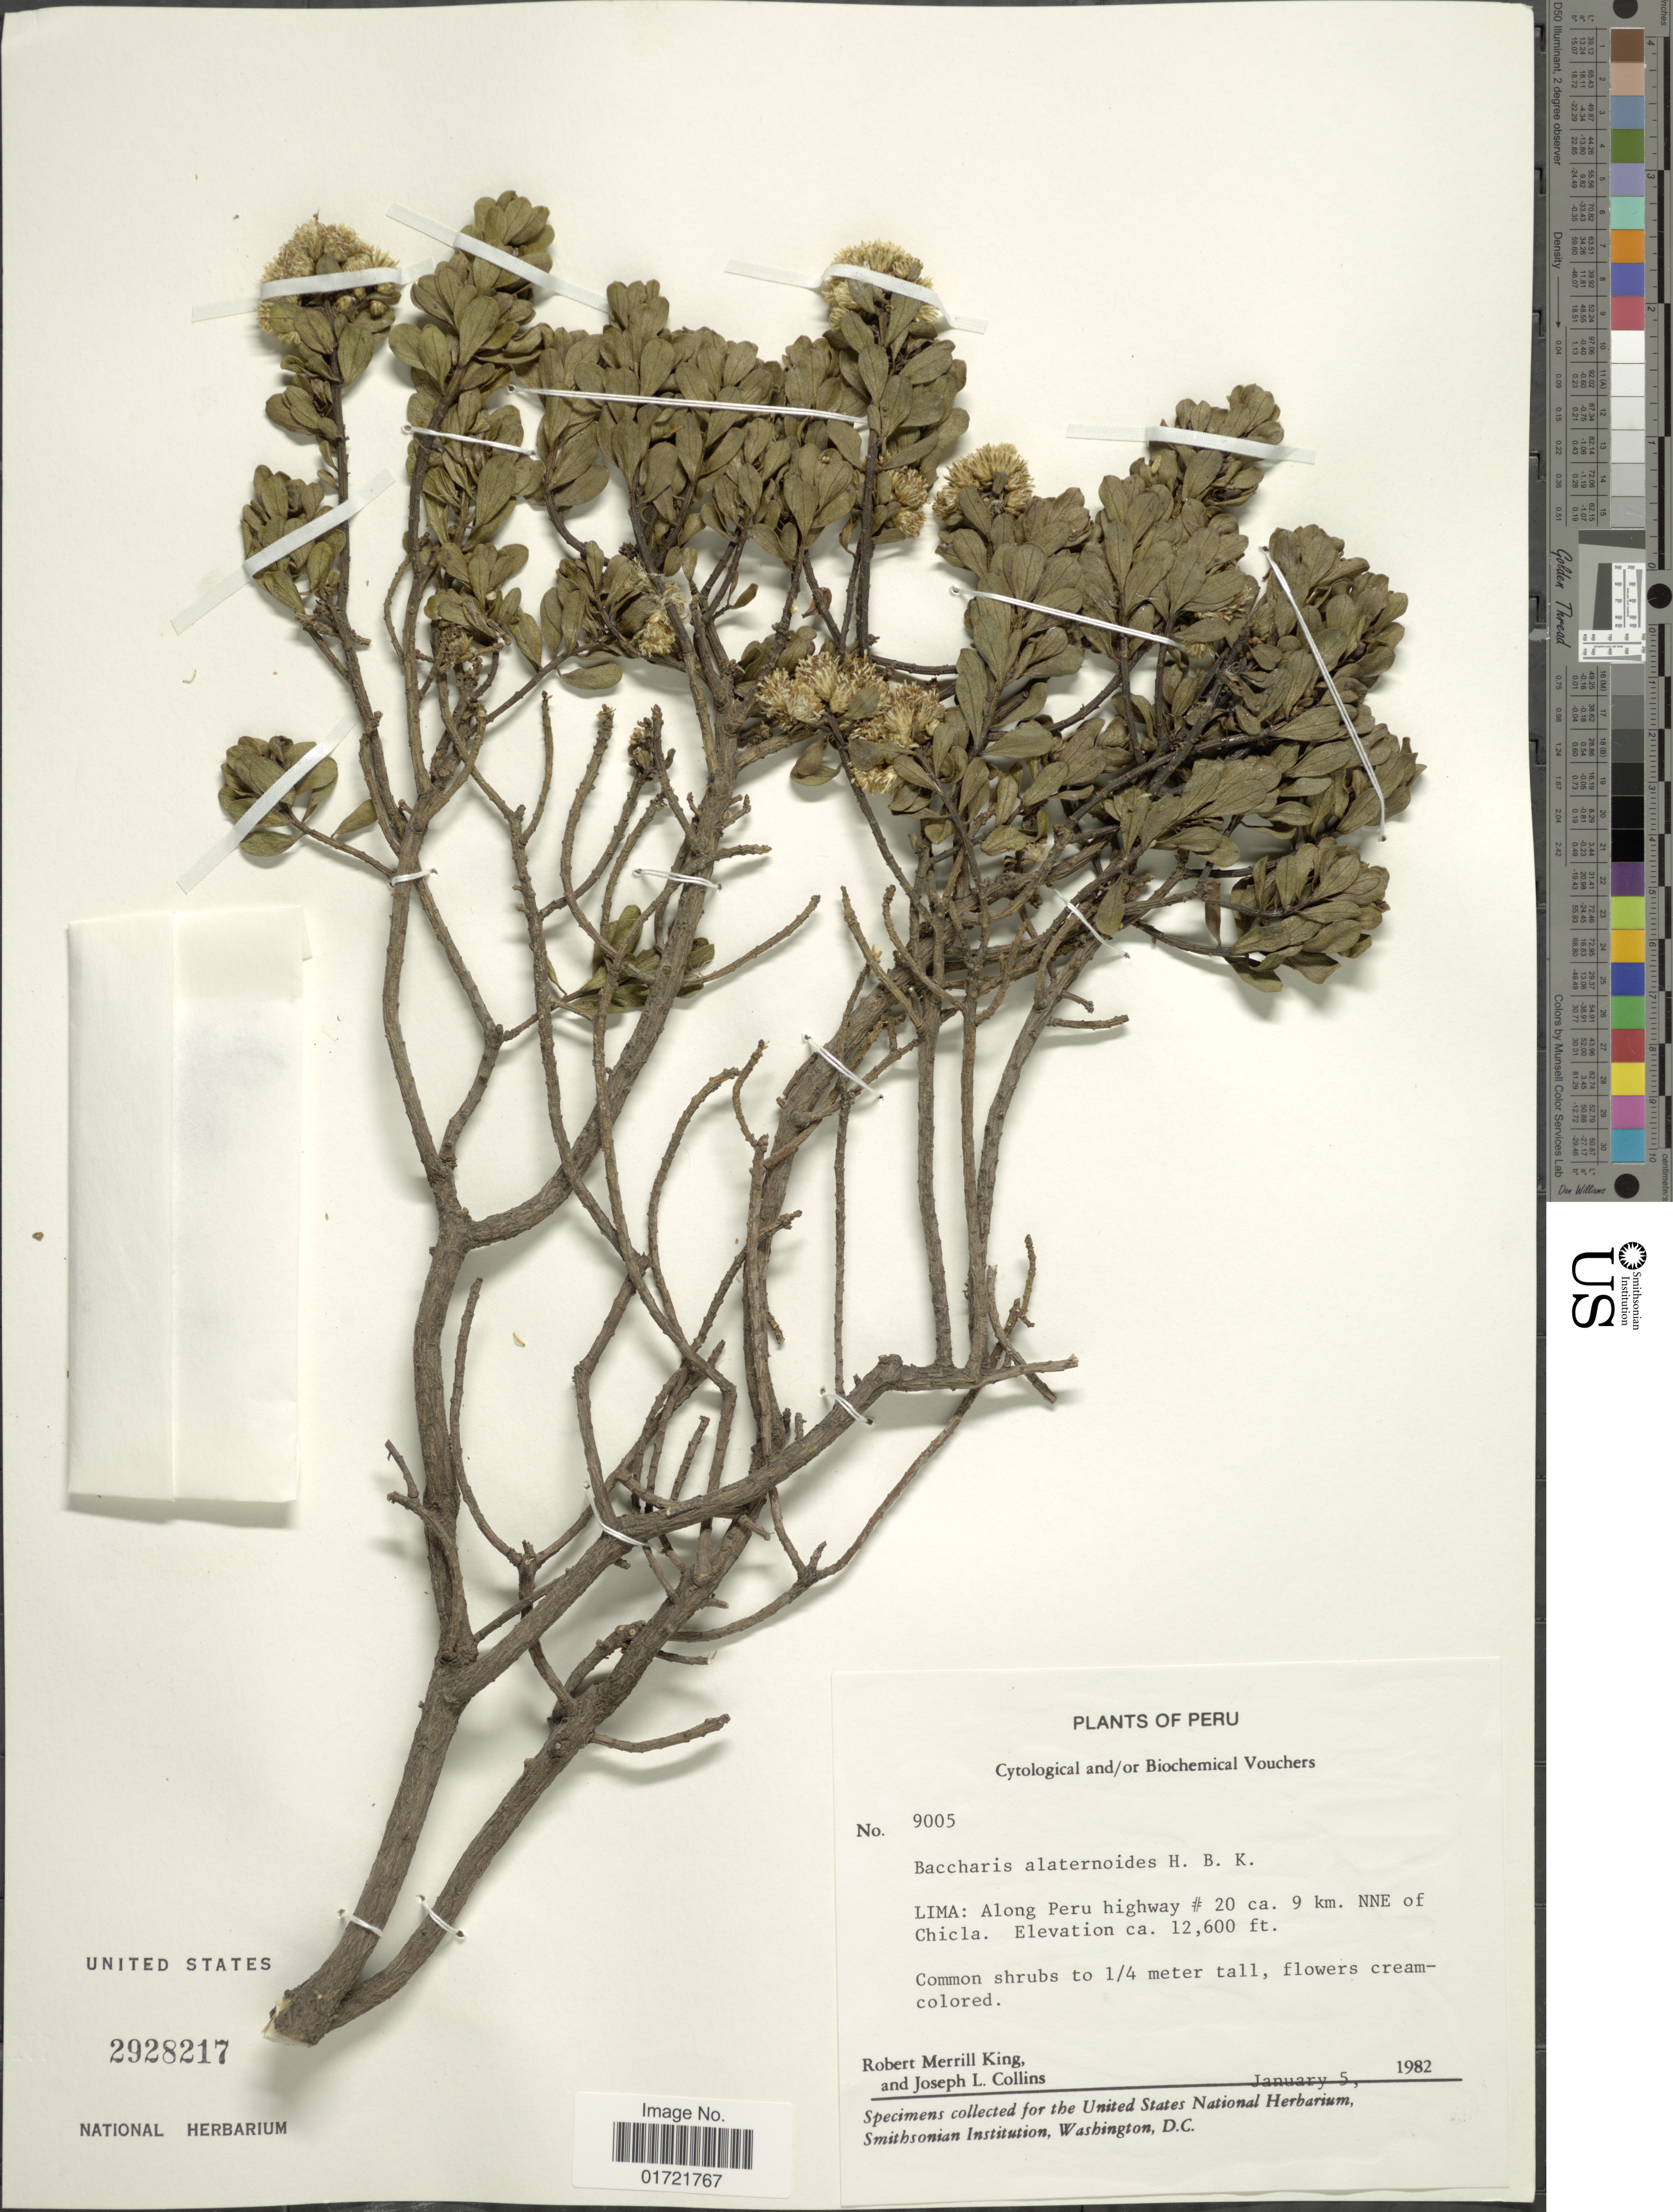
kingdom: Plantae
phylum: Tracheophyta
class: Magnoliopsida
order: Asterales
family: Asteraceae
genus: Baccharis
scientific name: Baccharis alaternoides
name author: Kunth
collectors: R. M. King & J. L. Collins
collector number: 9005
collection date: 1982-01-05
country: Peru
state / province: Lima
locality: Lima, Along Peru highway #20, 9 km. NNE of Chicla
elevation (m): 3840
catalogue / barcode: US 2928217